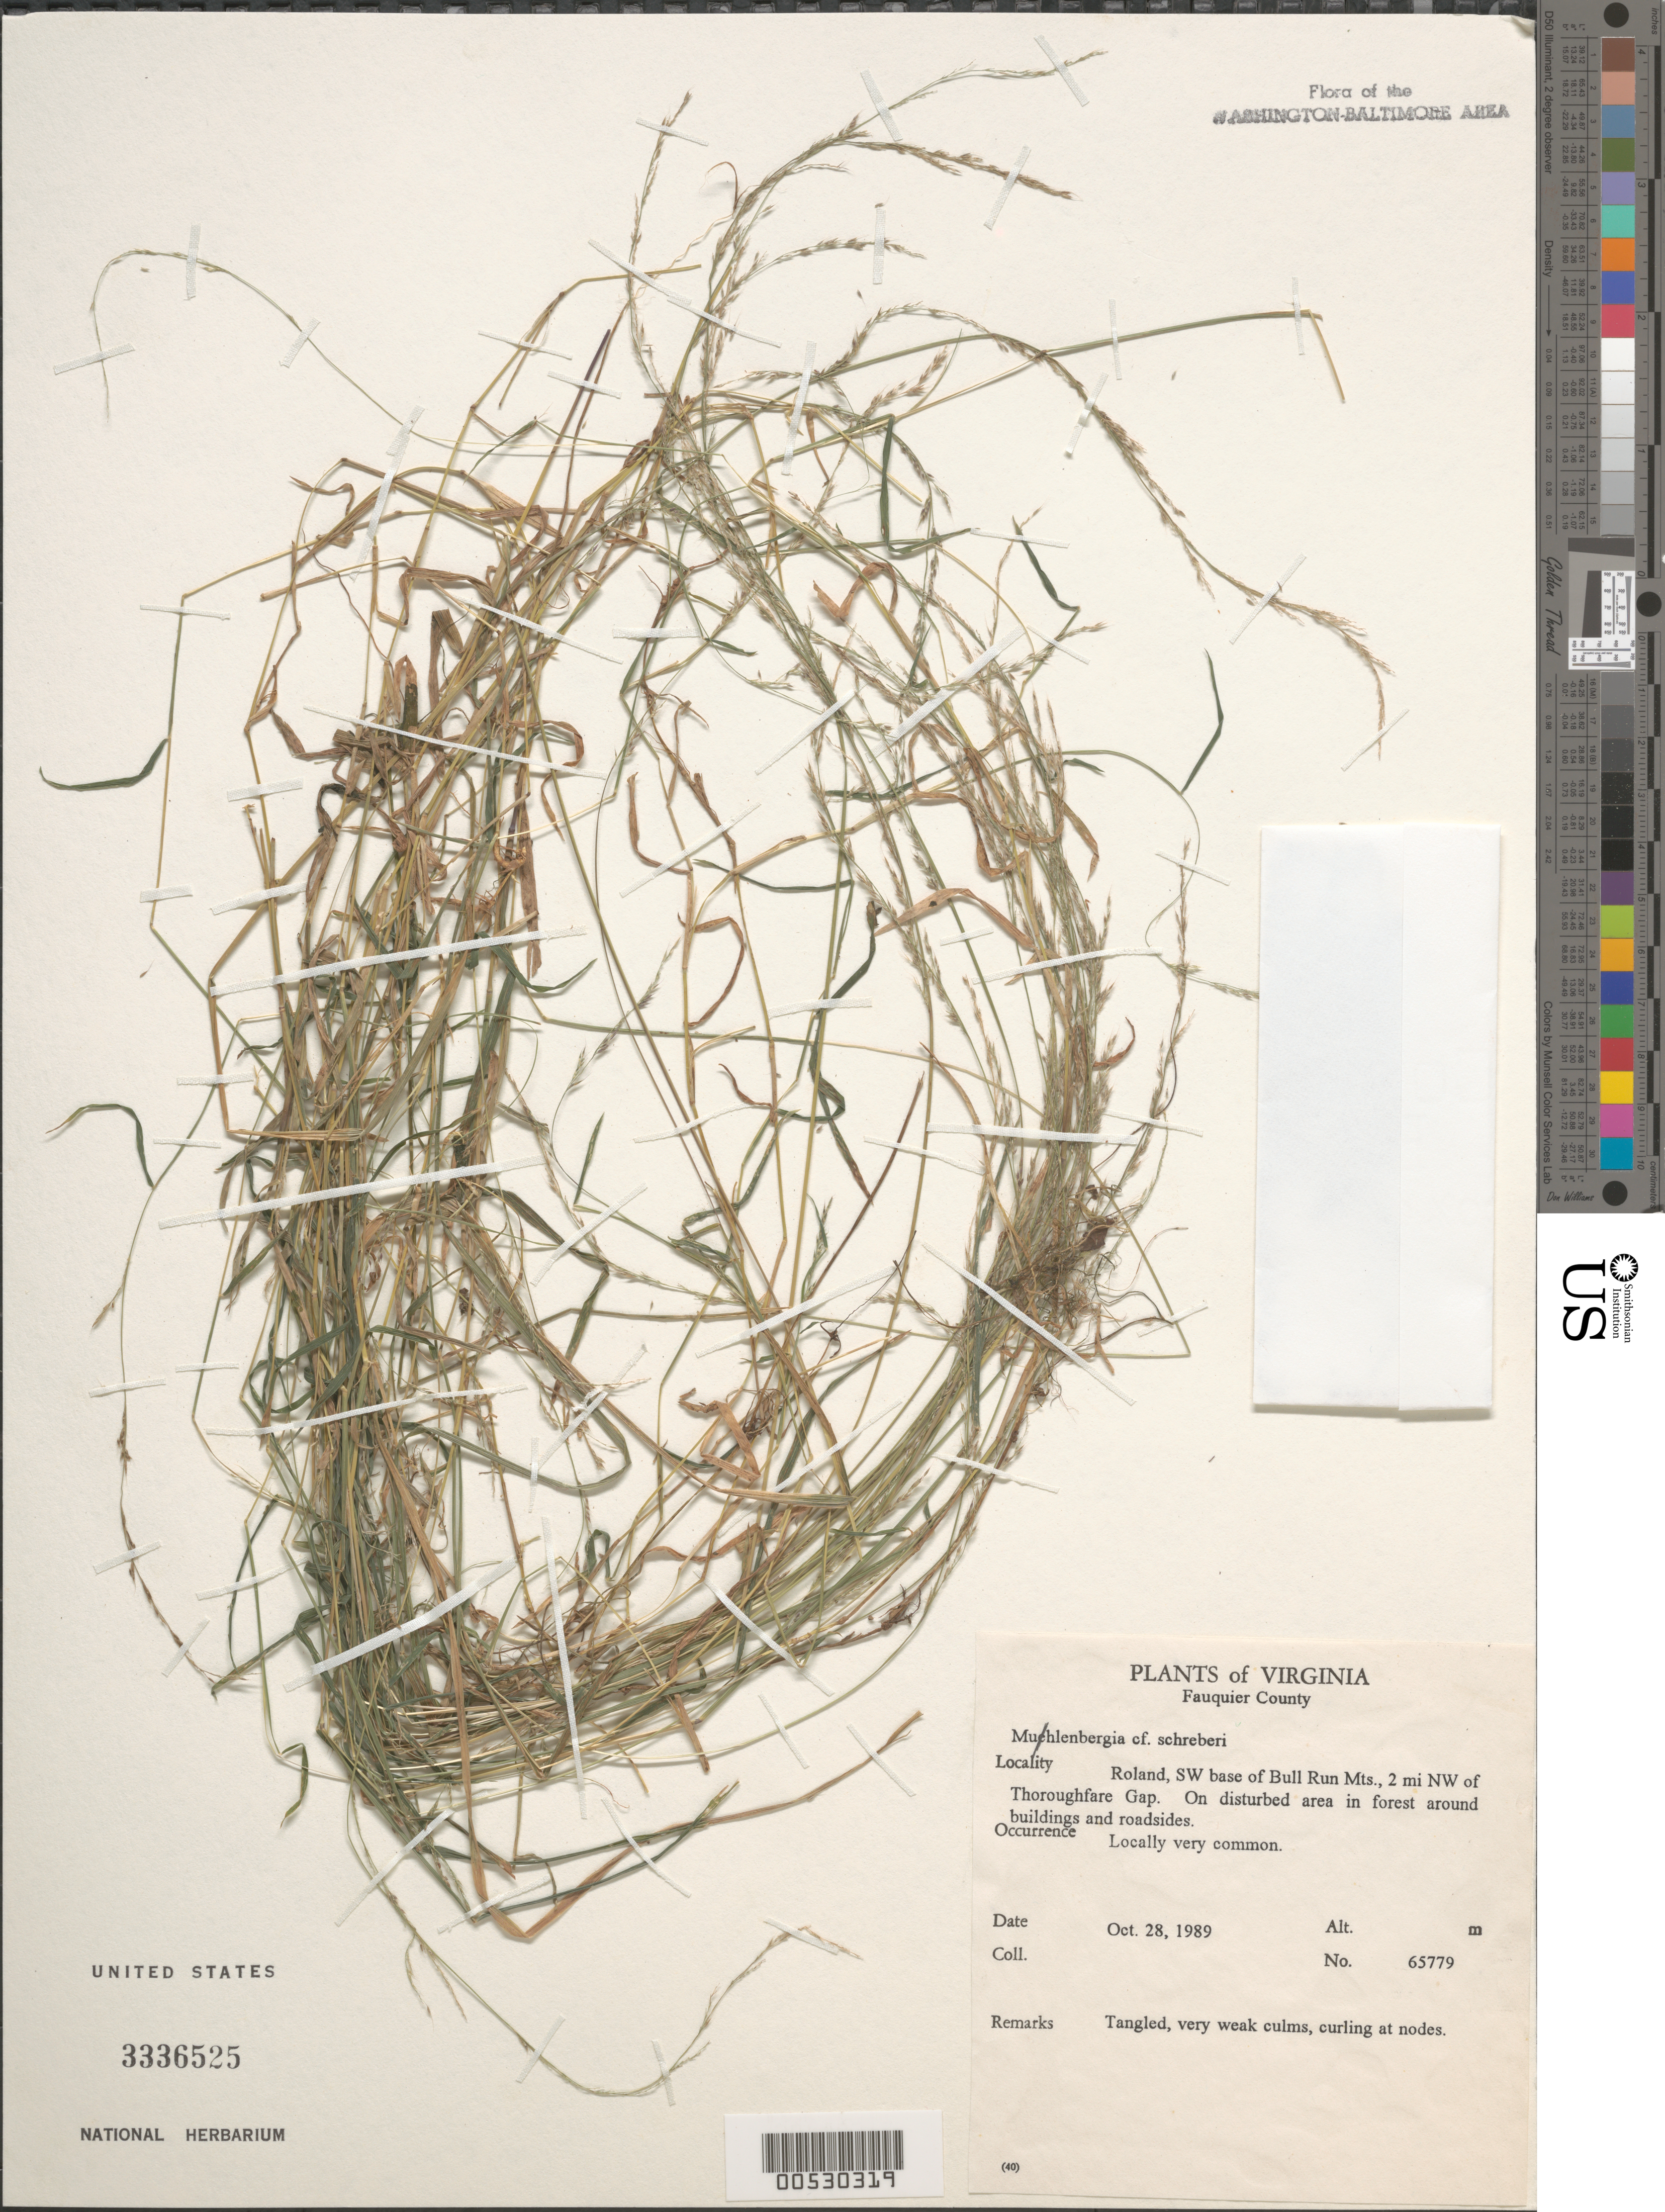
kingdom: Plantae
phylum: Tracheophyta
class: Liliopsida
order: Poales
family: Poaceae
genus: Muhlenbergia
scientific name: Muhlenbergia schreberi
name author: J.F. Gmel.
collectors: F. R. Fosberg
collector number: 65779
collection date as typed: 28 Oct 1989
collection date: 1989-10-28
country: United States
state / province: Virginia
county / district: Fauquier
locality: Roland, SW base of Bull Run Mts., NW of Thoroughfare Gap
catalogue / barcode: US 3336525